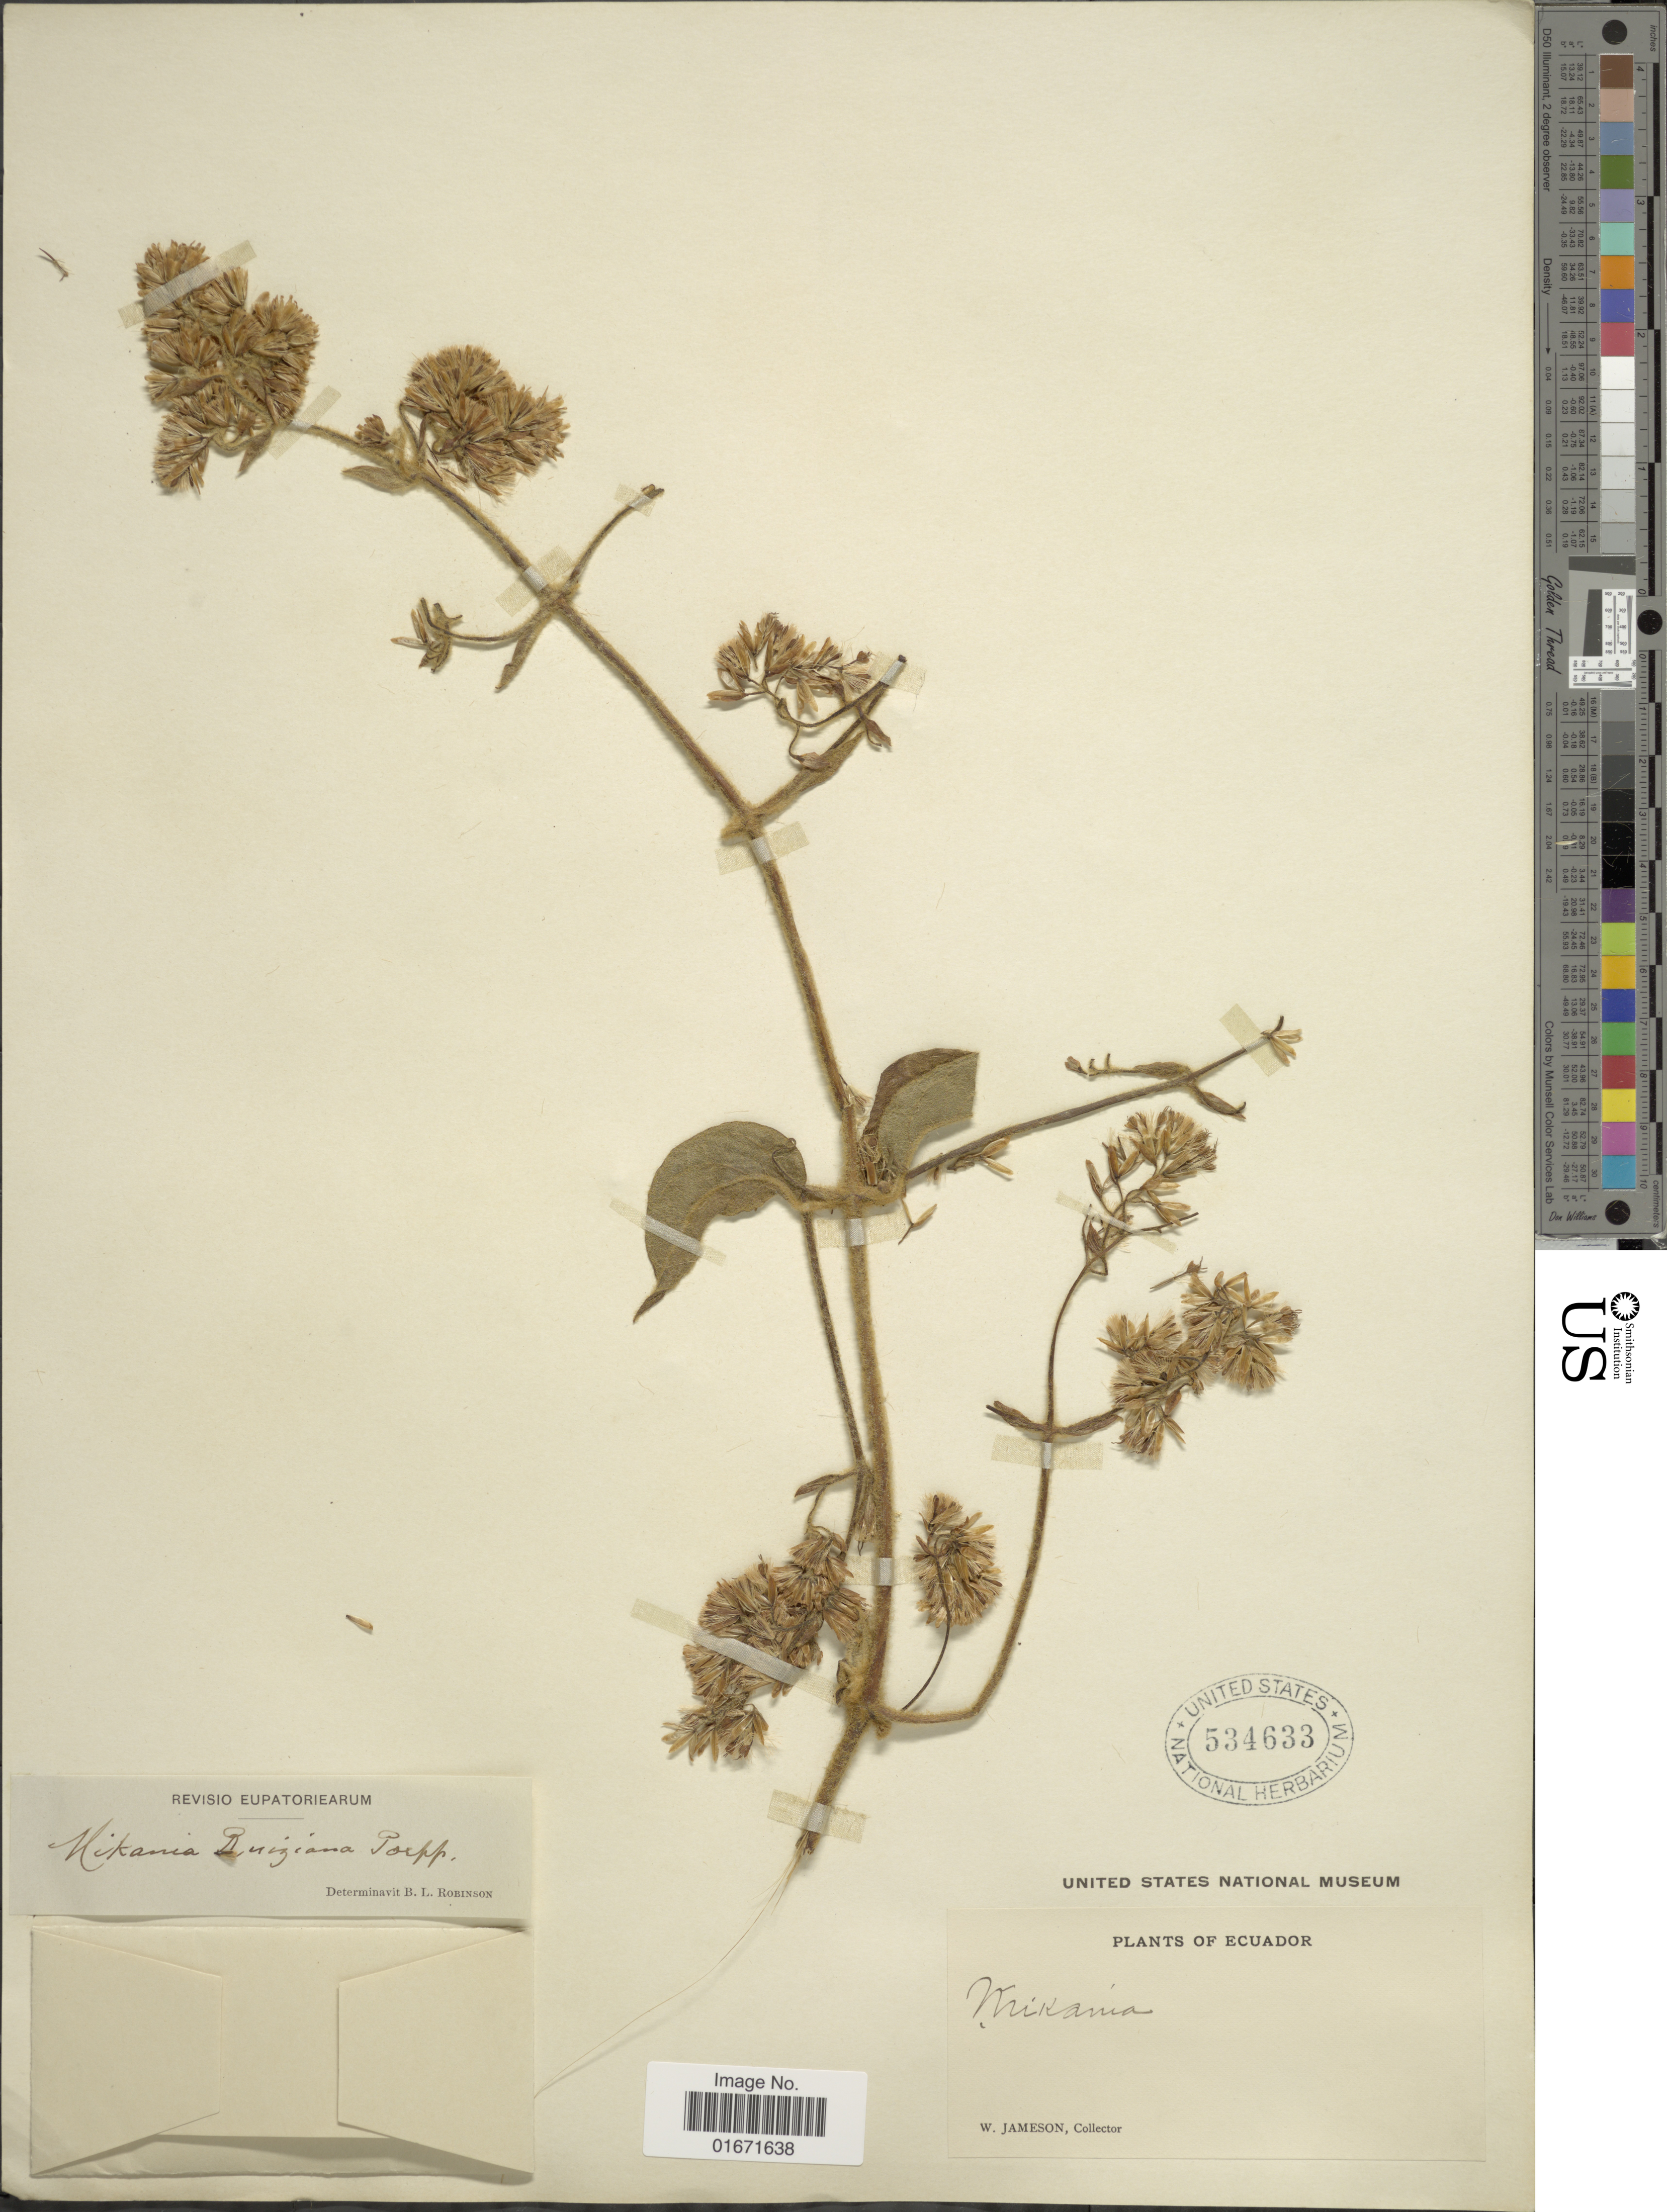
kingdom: Plantae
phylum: Tracheophyta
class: Magnoliopsida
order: Asterales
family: Asteraceae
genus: Mikania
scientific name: Mikania banisteriae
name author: DC.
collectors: W. Jameson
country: Ecuador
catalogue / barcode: US 534633